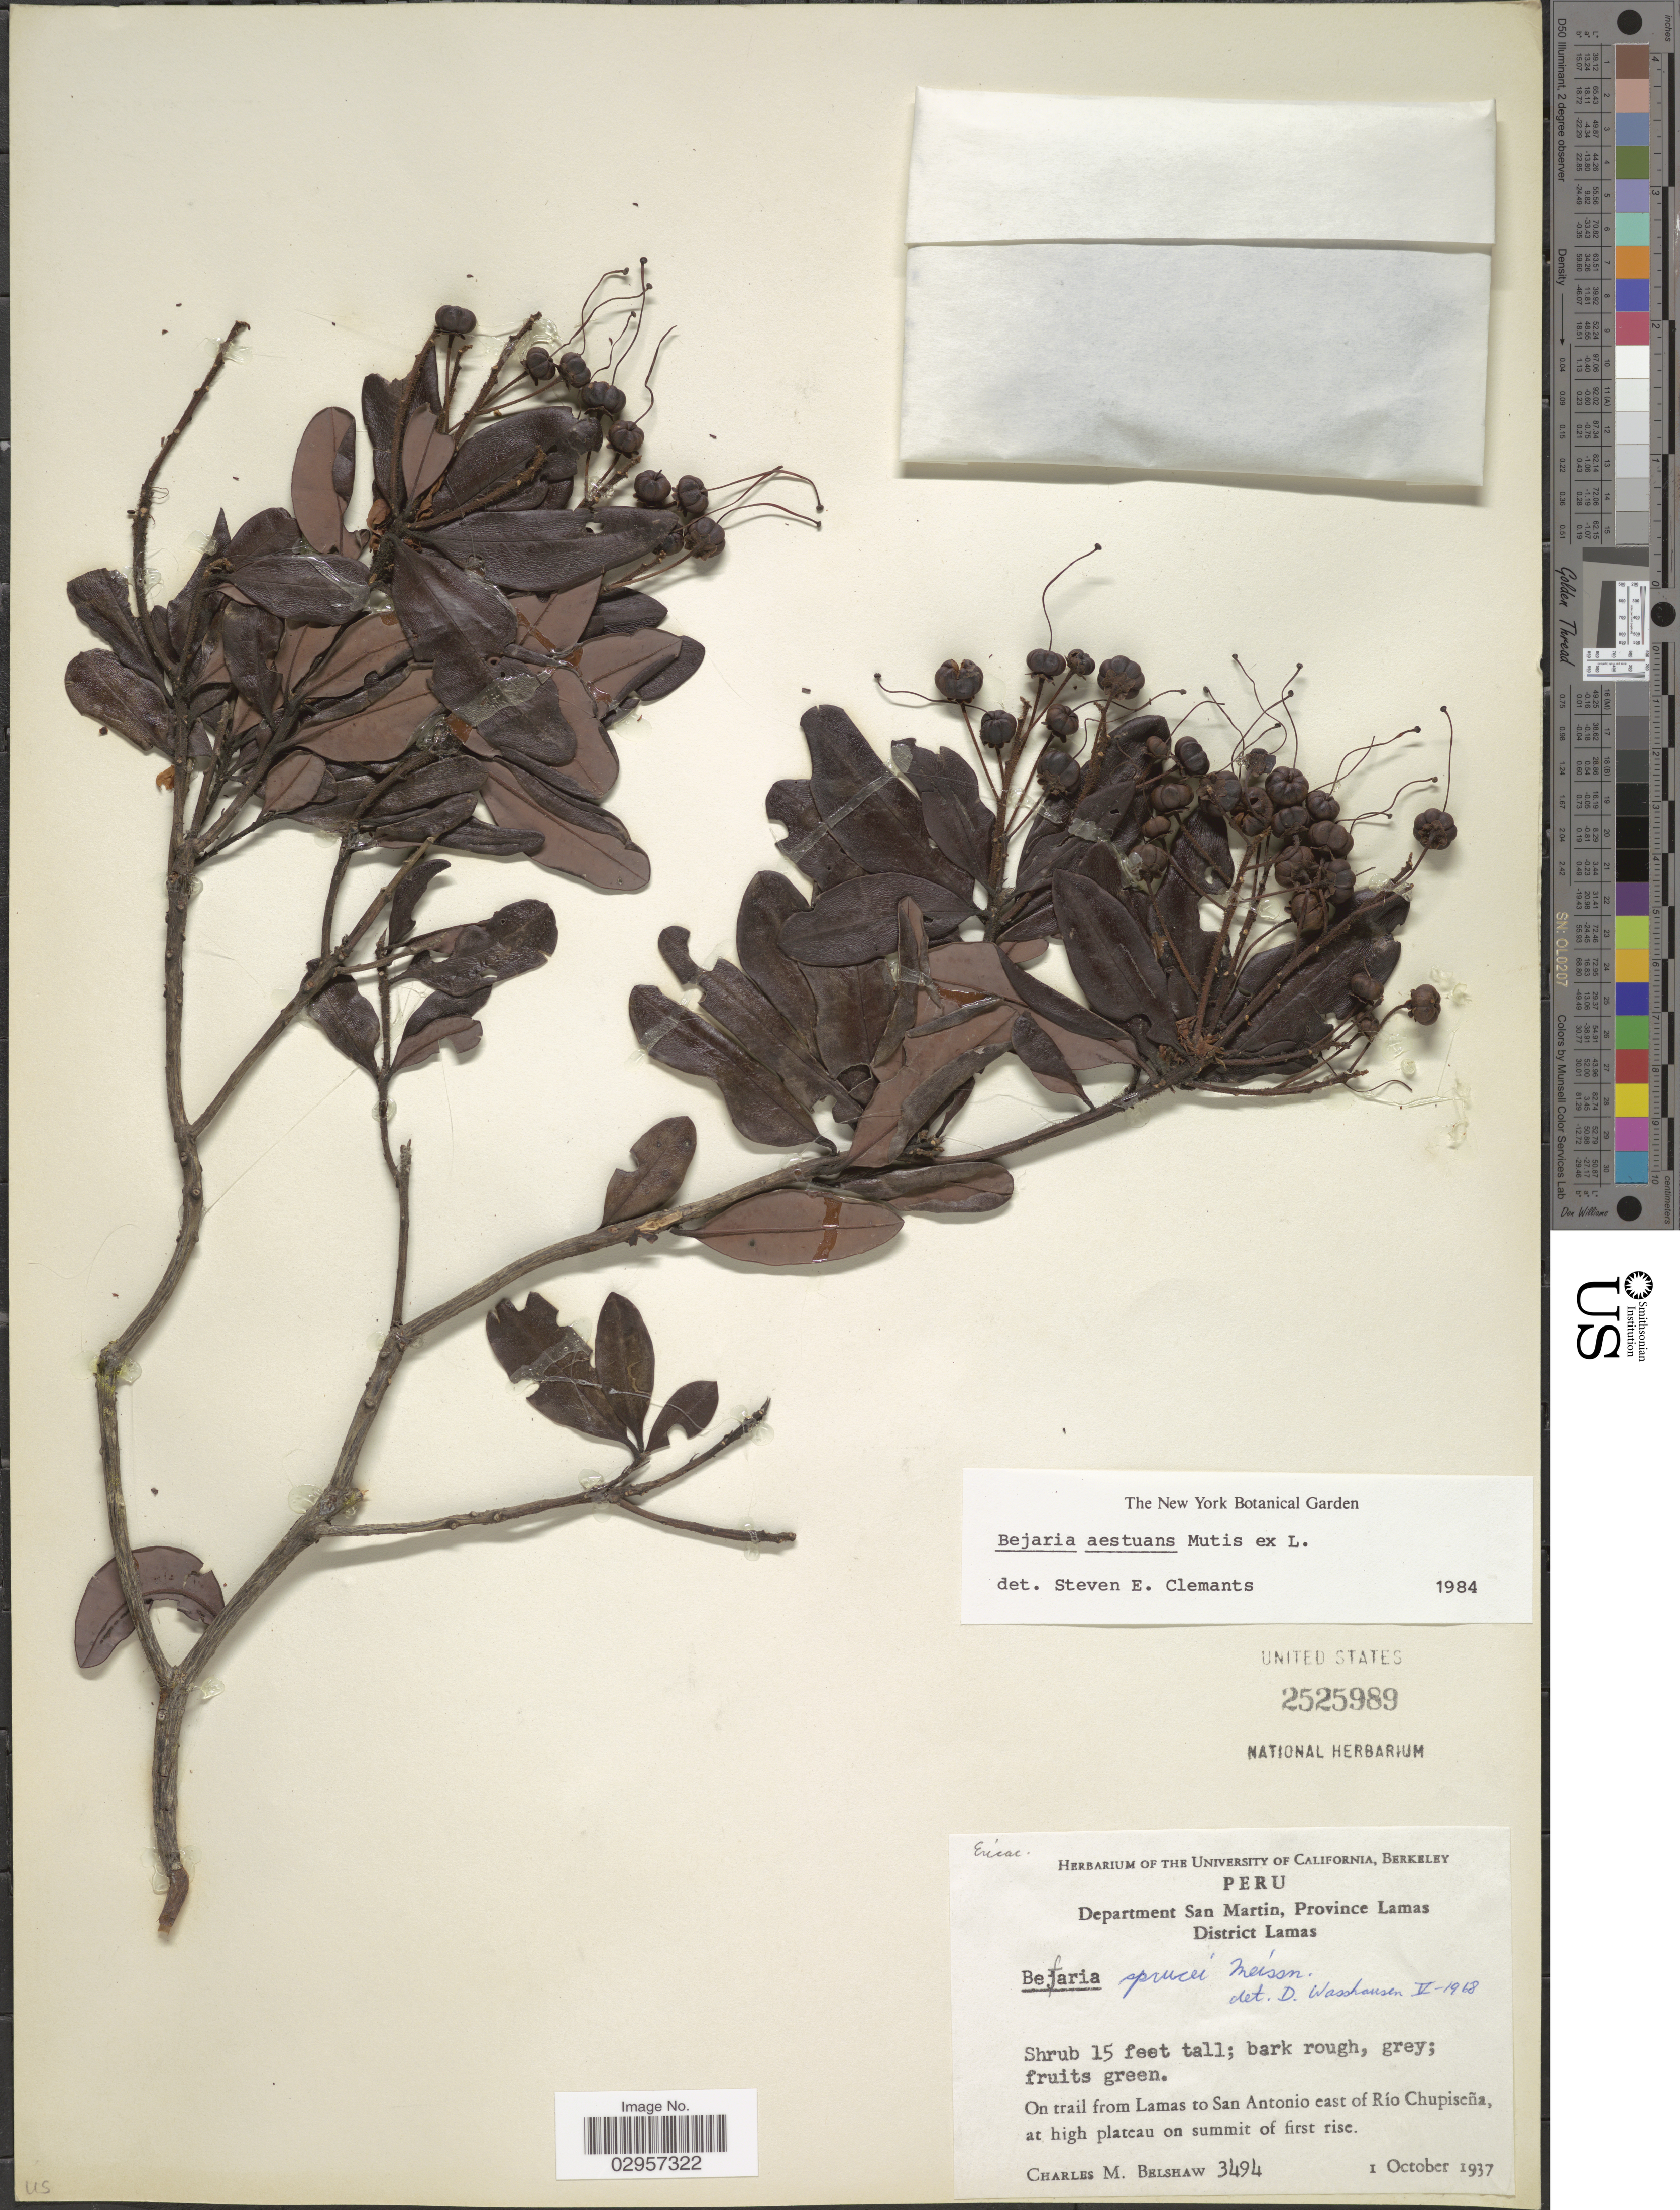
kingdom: Plantae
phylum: Tracheophyta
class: Magnoliopsida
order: Ericales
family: Ericaceae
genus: Befaria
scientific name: Befaria aestuans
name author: Mutis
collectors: C. Shaw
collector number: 3494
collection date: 1937-10-01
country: Peru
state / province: San Martín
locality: Department San Martin, Province Lamas, District Lamas, On trail from Lamas to San Antonio east of Río Chupiseña, at high plateau on summit of first rise.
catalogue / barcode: US 2525989